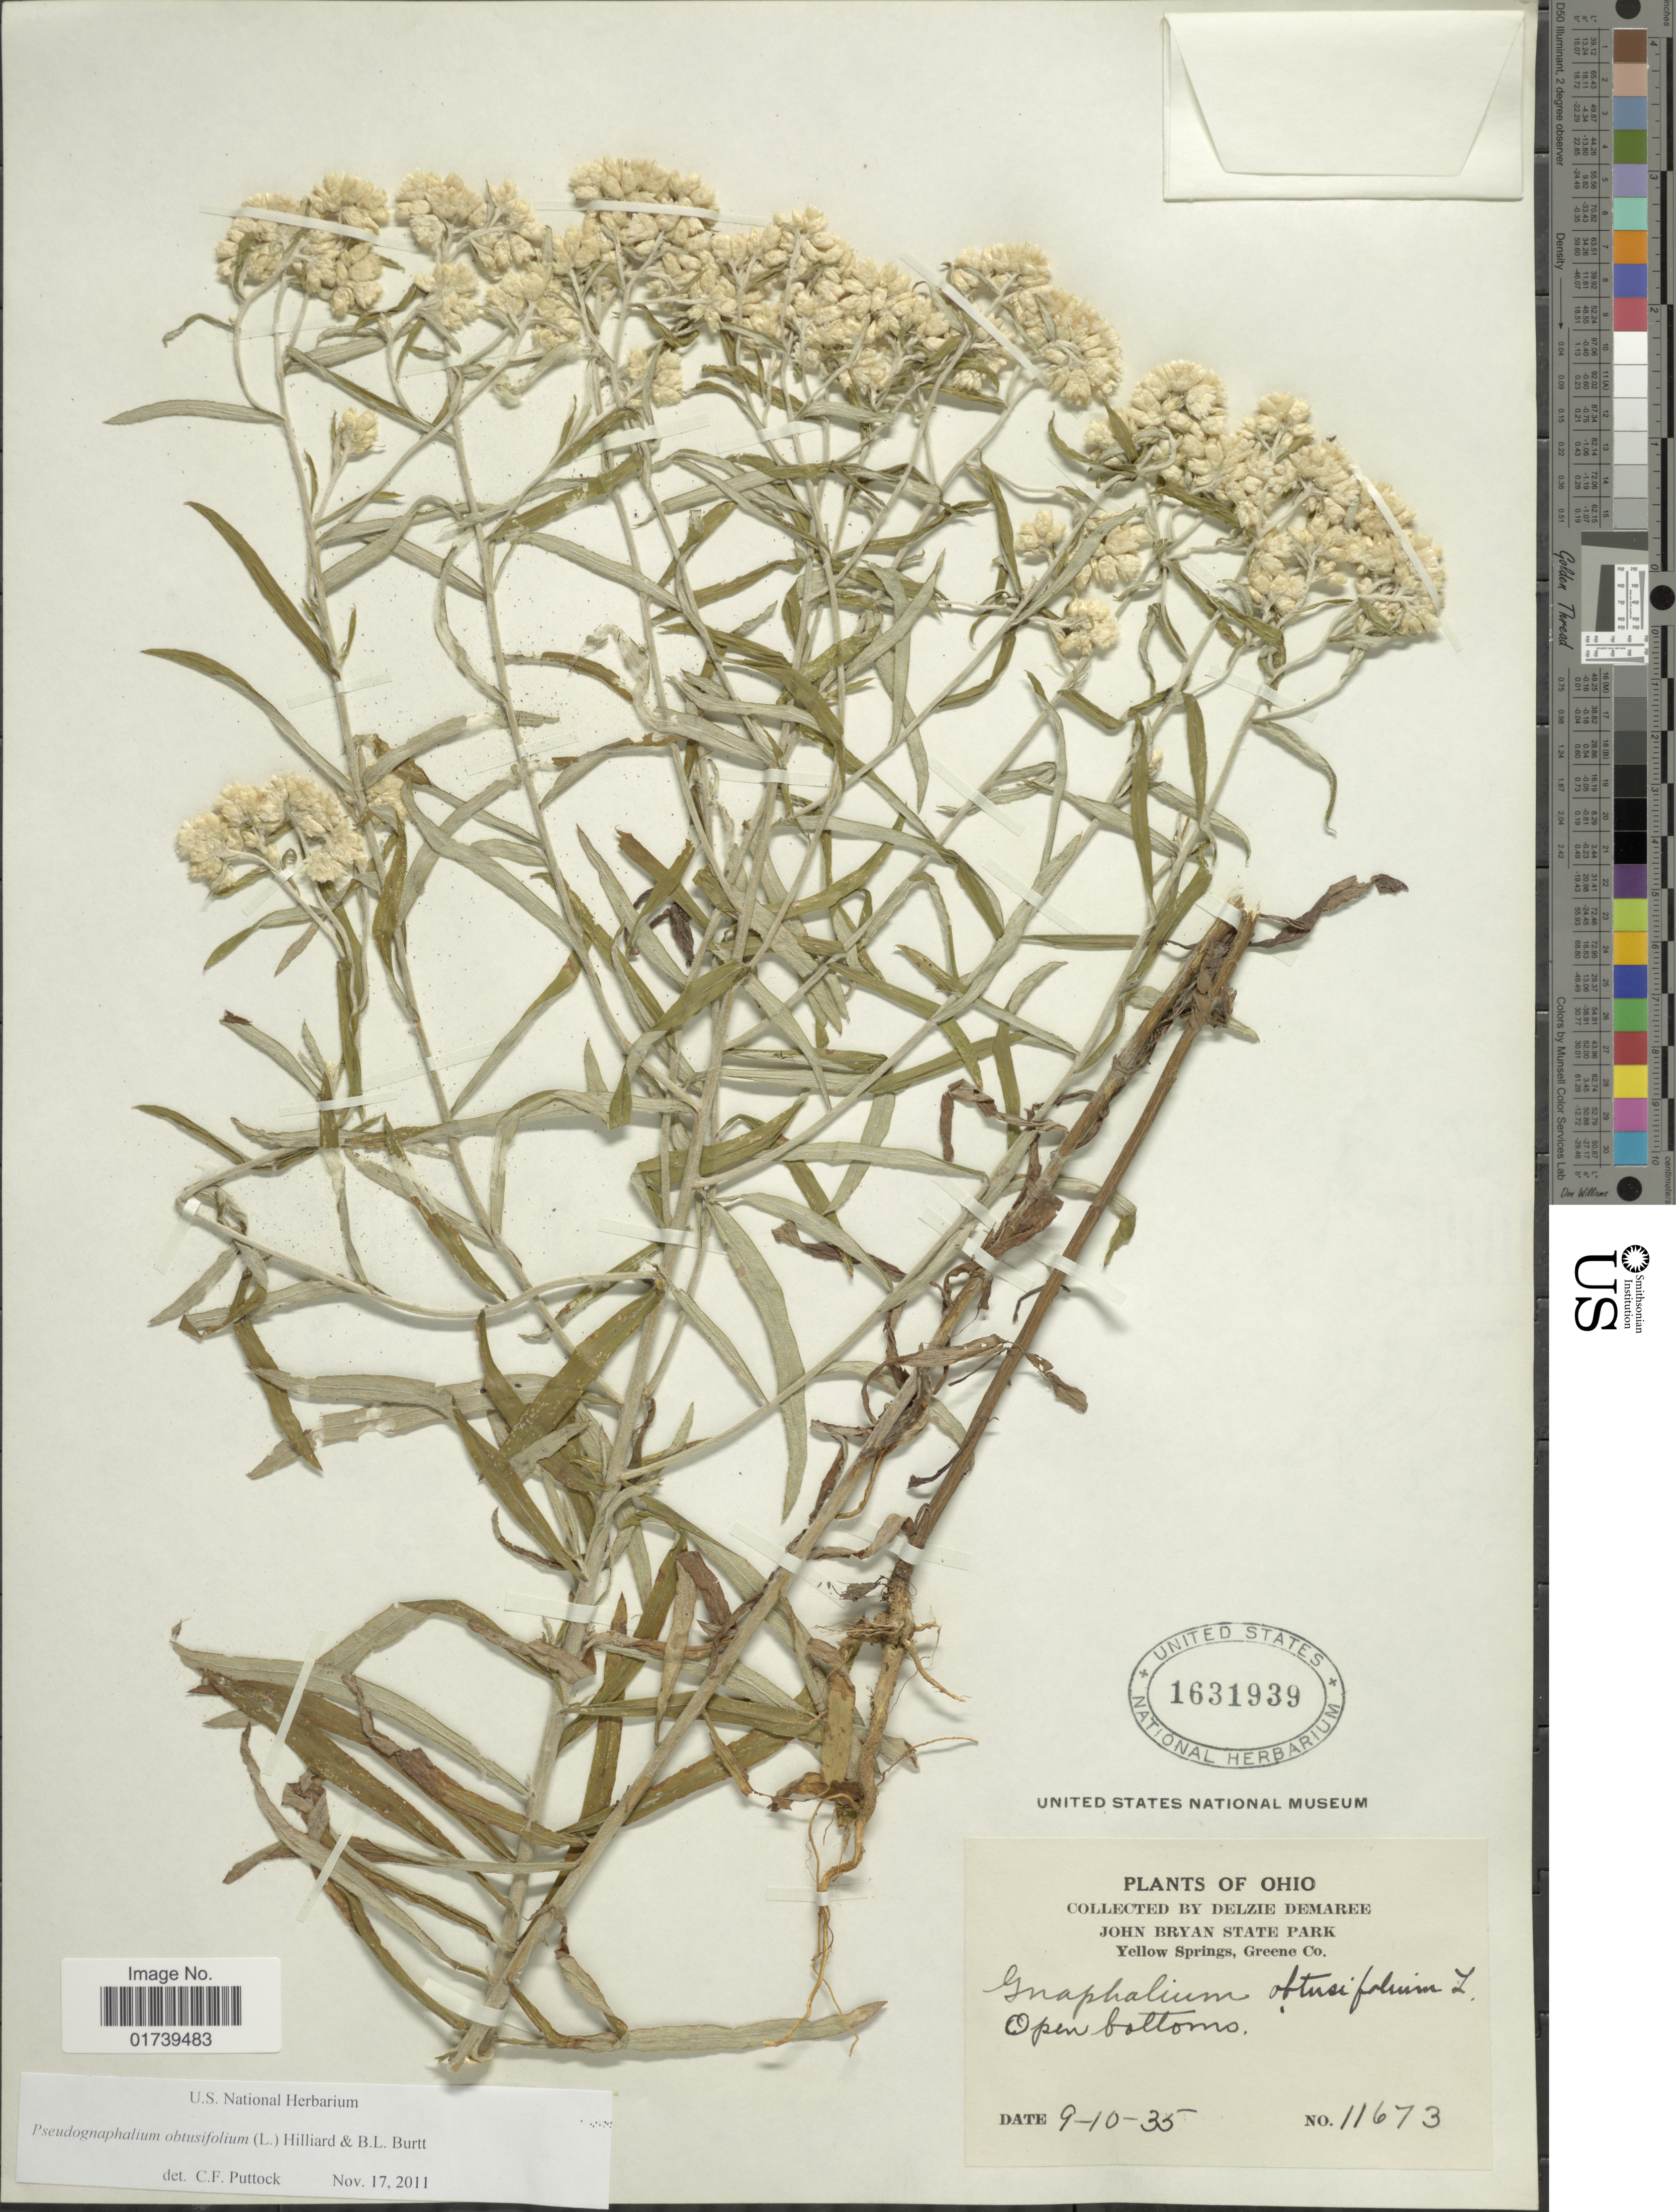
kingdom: Plantae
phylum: Tracheophyta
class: Magnoliopsida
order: Asterales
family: Asteraceae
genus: Pseudognaphalium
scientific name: Pseudognaphalium obtusifolium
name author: (L.) Hilliard & B.L. Burtt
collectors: D. Demaree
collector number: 11673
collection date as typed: Transcribed d/m/y: 10/9/35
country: United States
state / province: Ohio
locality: John Bryan State Park, Yellow Springs, Greene Co.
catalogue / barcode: US 1631939